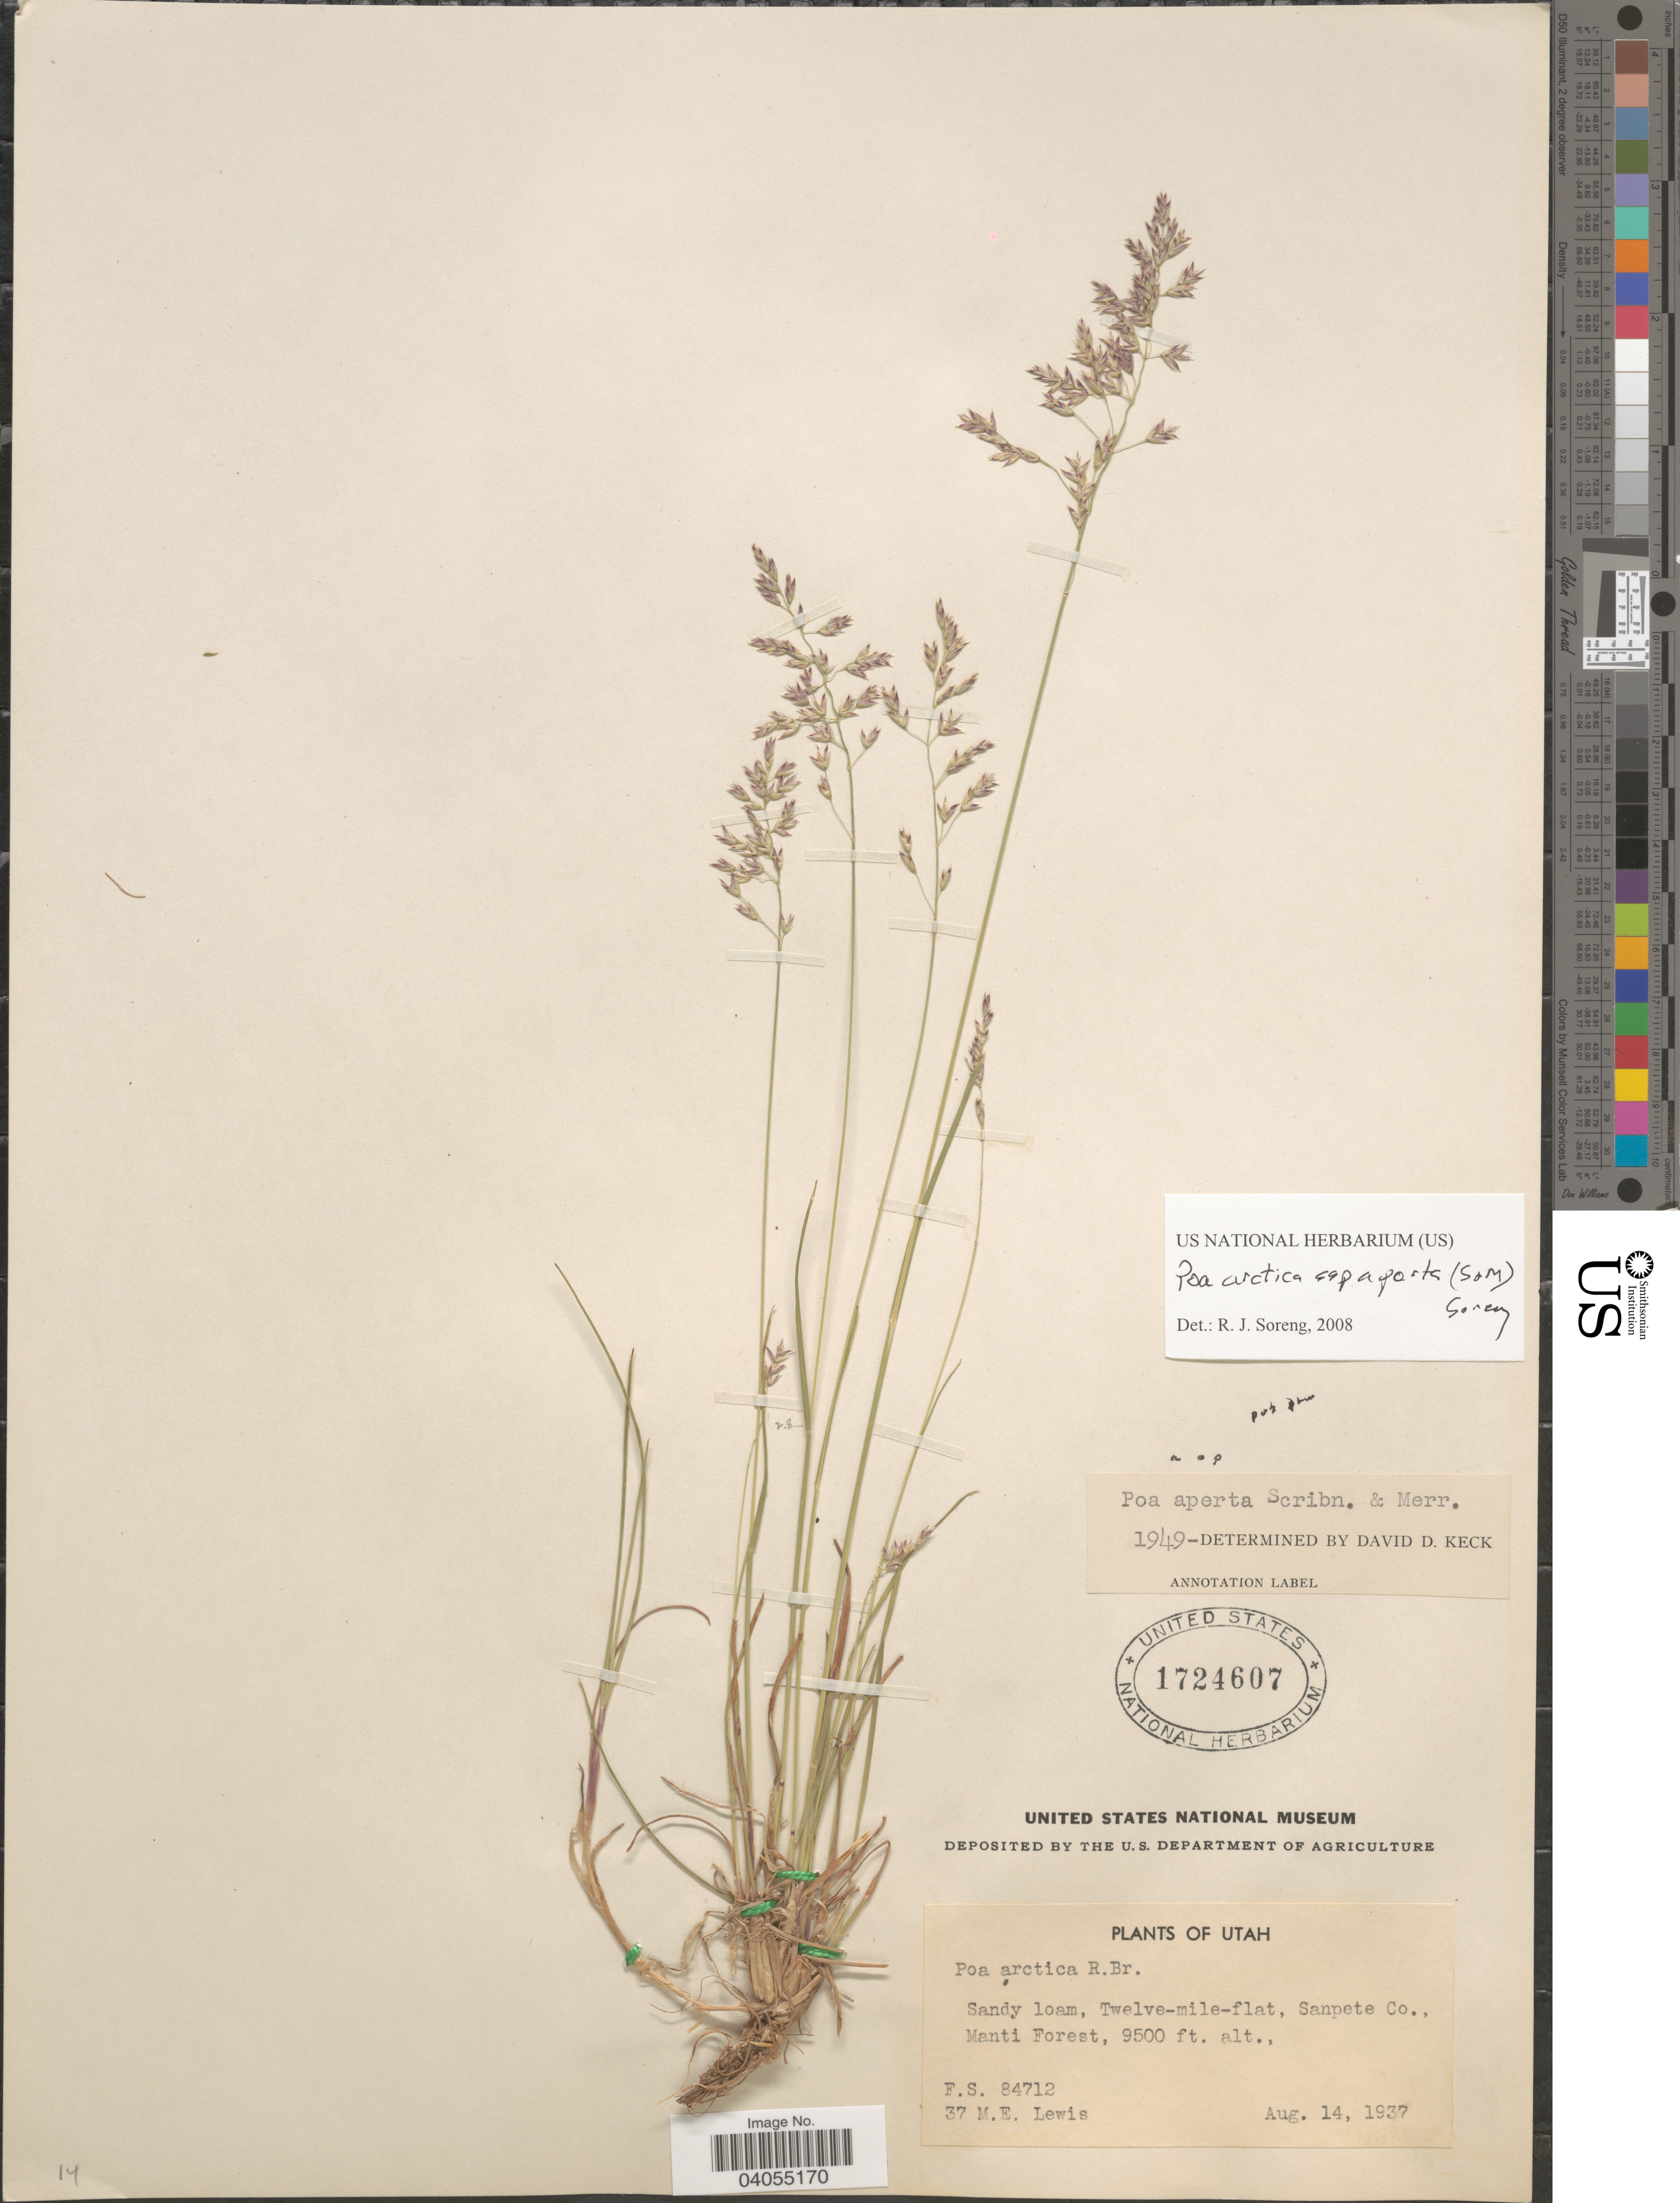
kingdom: Plantae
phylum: Tracheophyta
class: Liliopsida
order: Poales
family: Poaceae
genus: Poa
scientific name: Poa arctica subsp. aperta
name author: (Scribn. & Merr.) Soreng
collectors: M. E. Lewis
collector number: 37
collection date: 1937-08-14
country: United States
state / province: Utah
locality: Sandy loam, Twelve-mile-flat, Sanpete Co., Manti Forest.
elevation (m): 2896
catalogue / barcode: US 1724607